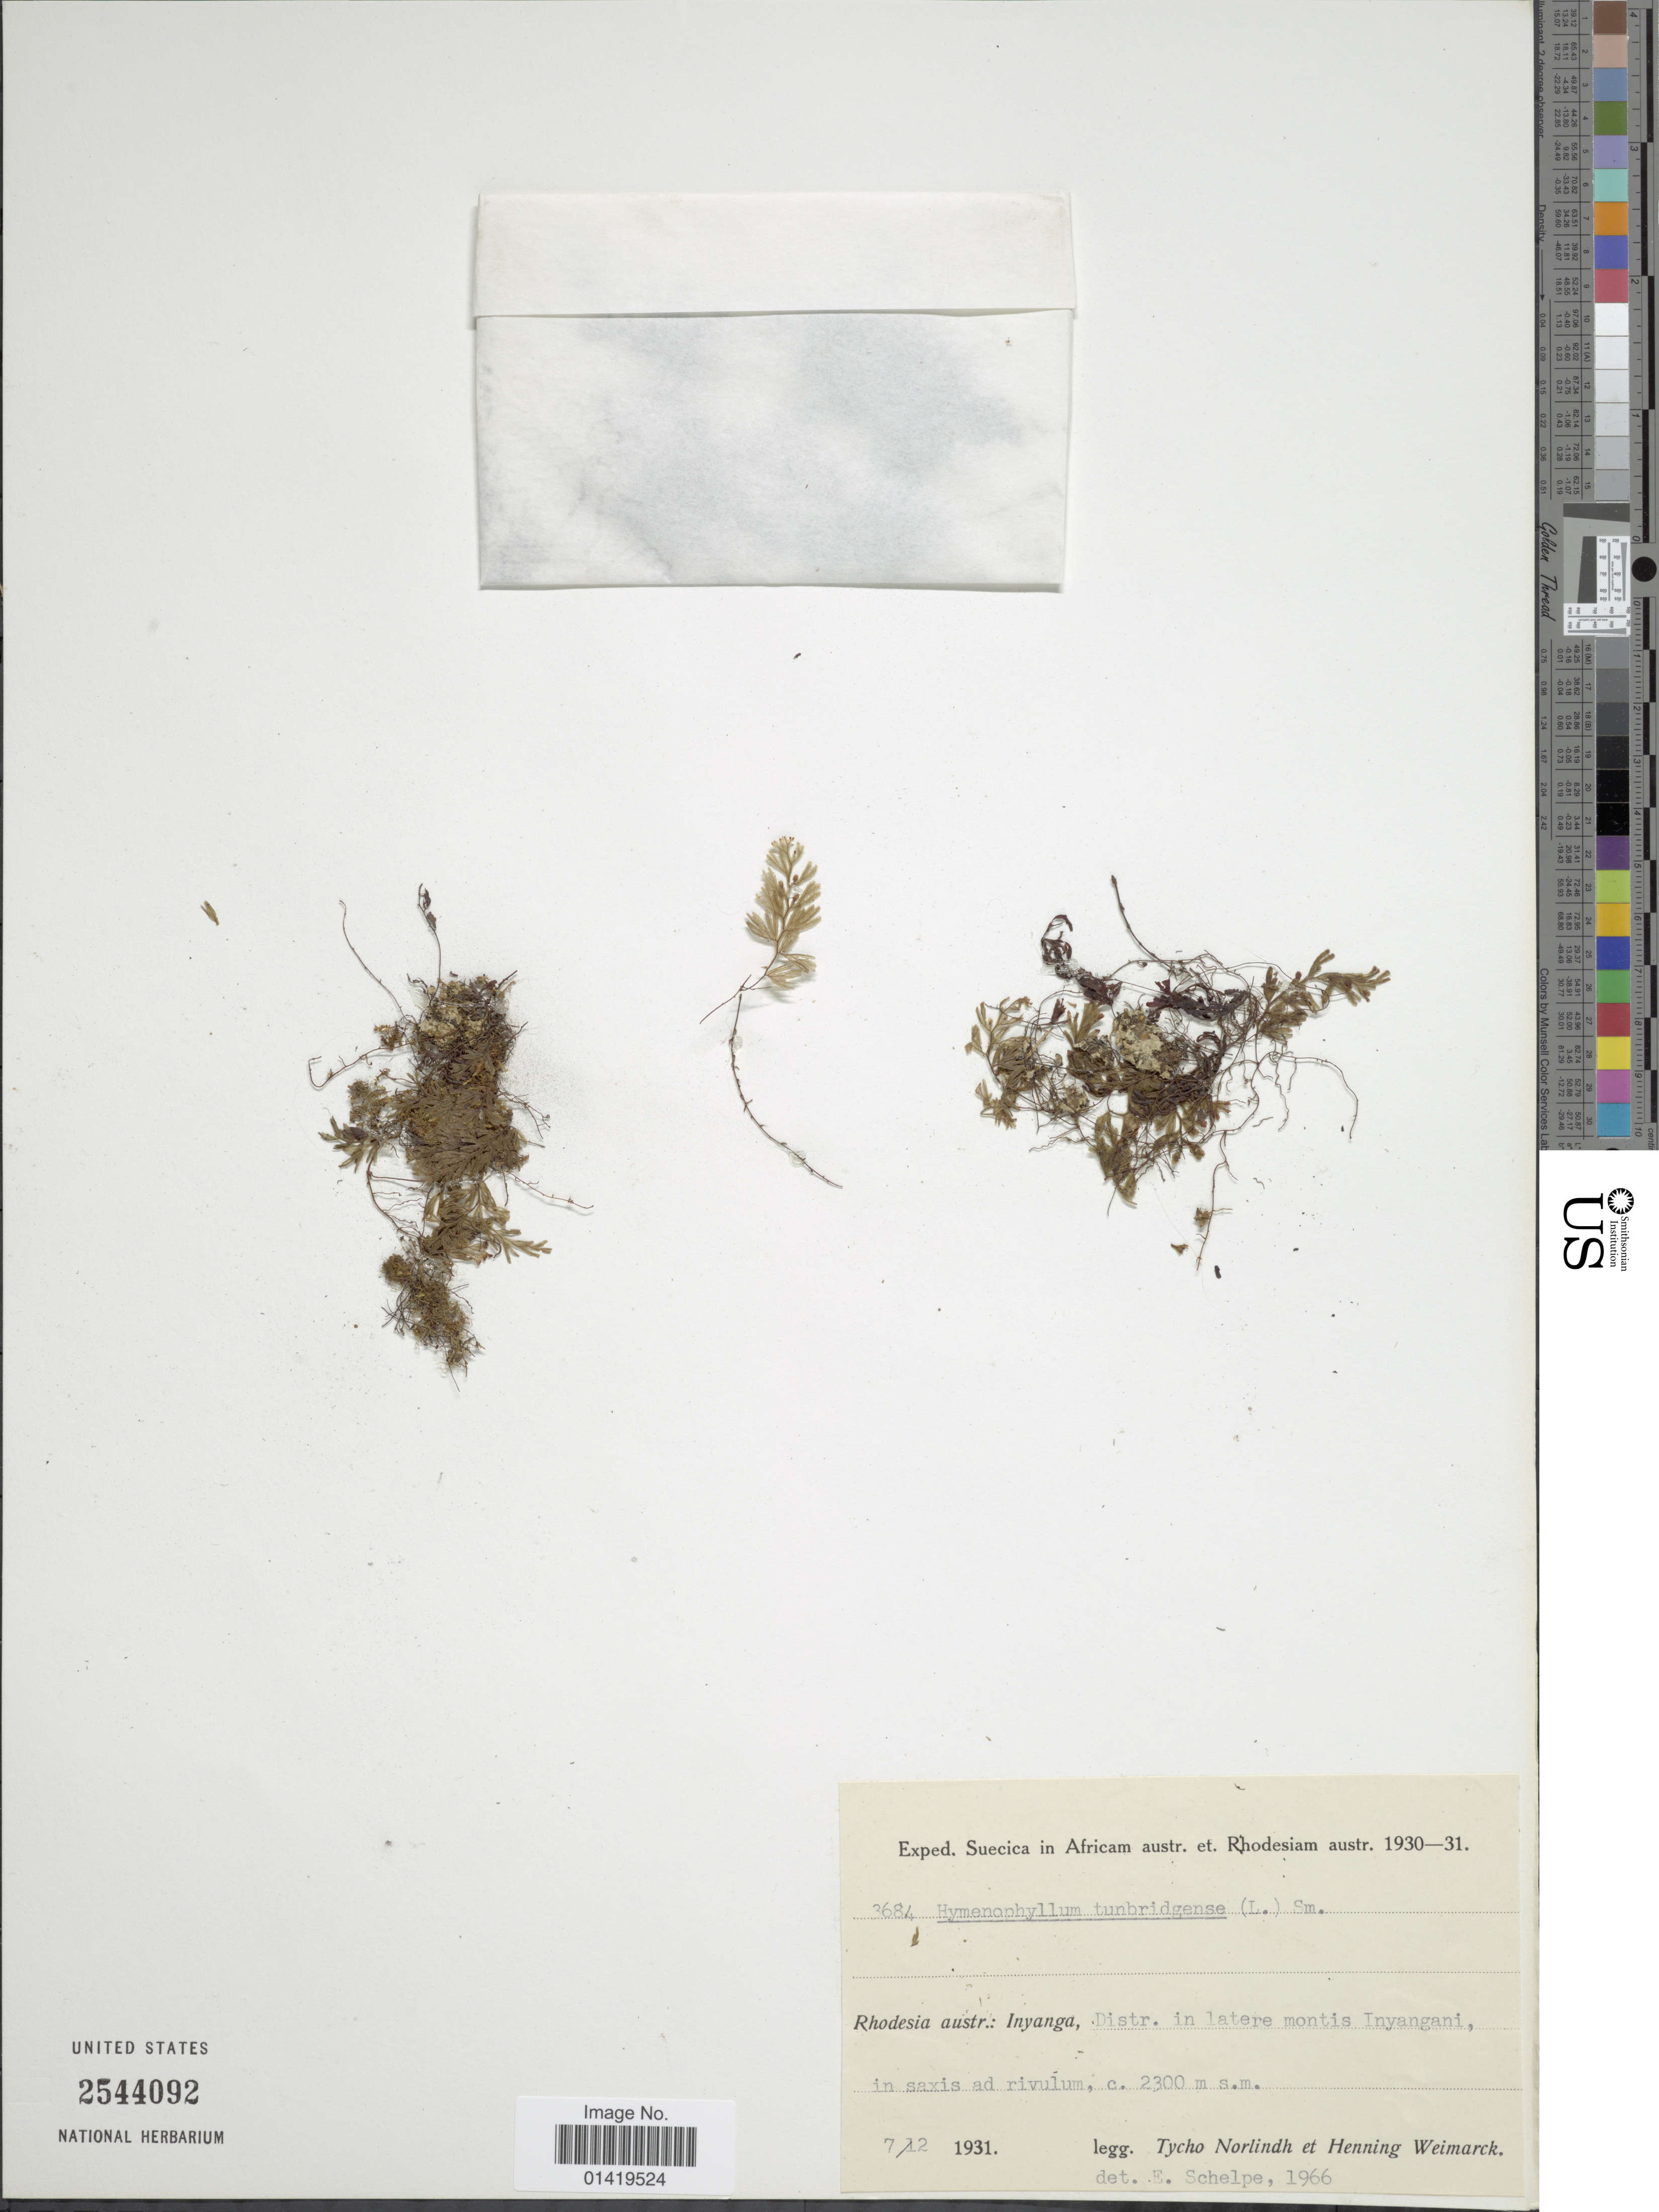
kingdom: Plantae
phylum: Tracheophyta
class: Polypodiopsida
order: Hymenophyllales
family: Hymenophyllaceae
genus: Hymenophyllum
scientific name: Hymenophyllum tunbrigense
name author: (L.) Small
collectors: N. T. Norlindh & A. H. Weimarck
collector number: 3684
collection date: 1931-12-07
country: Zimbabwe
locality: Rhodesia austr: Inyanga, distr. in latere montis Inyangani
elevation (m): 2300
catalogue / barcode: US 2544092